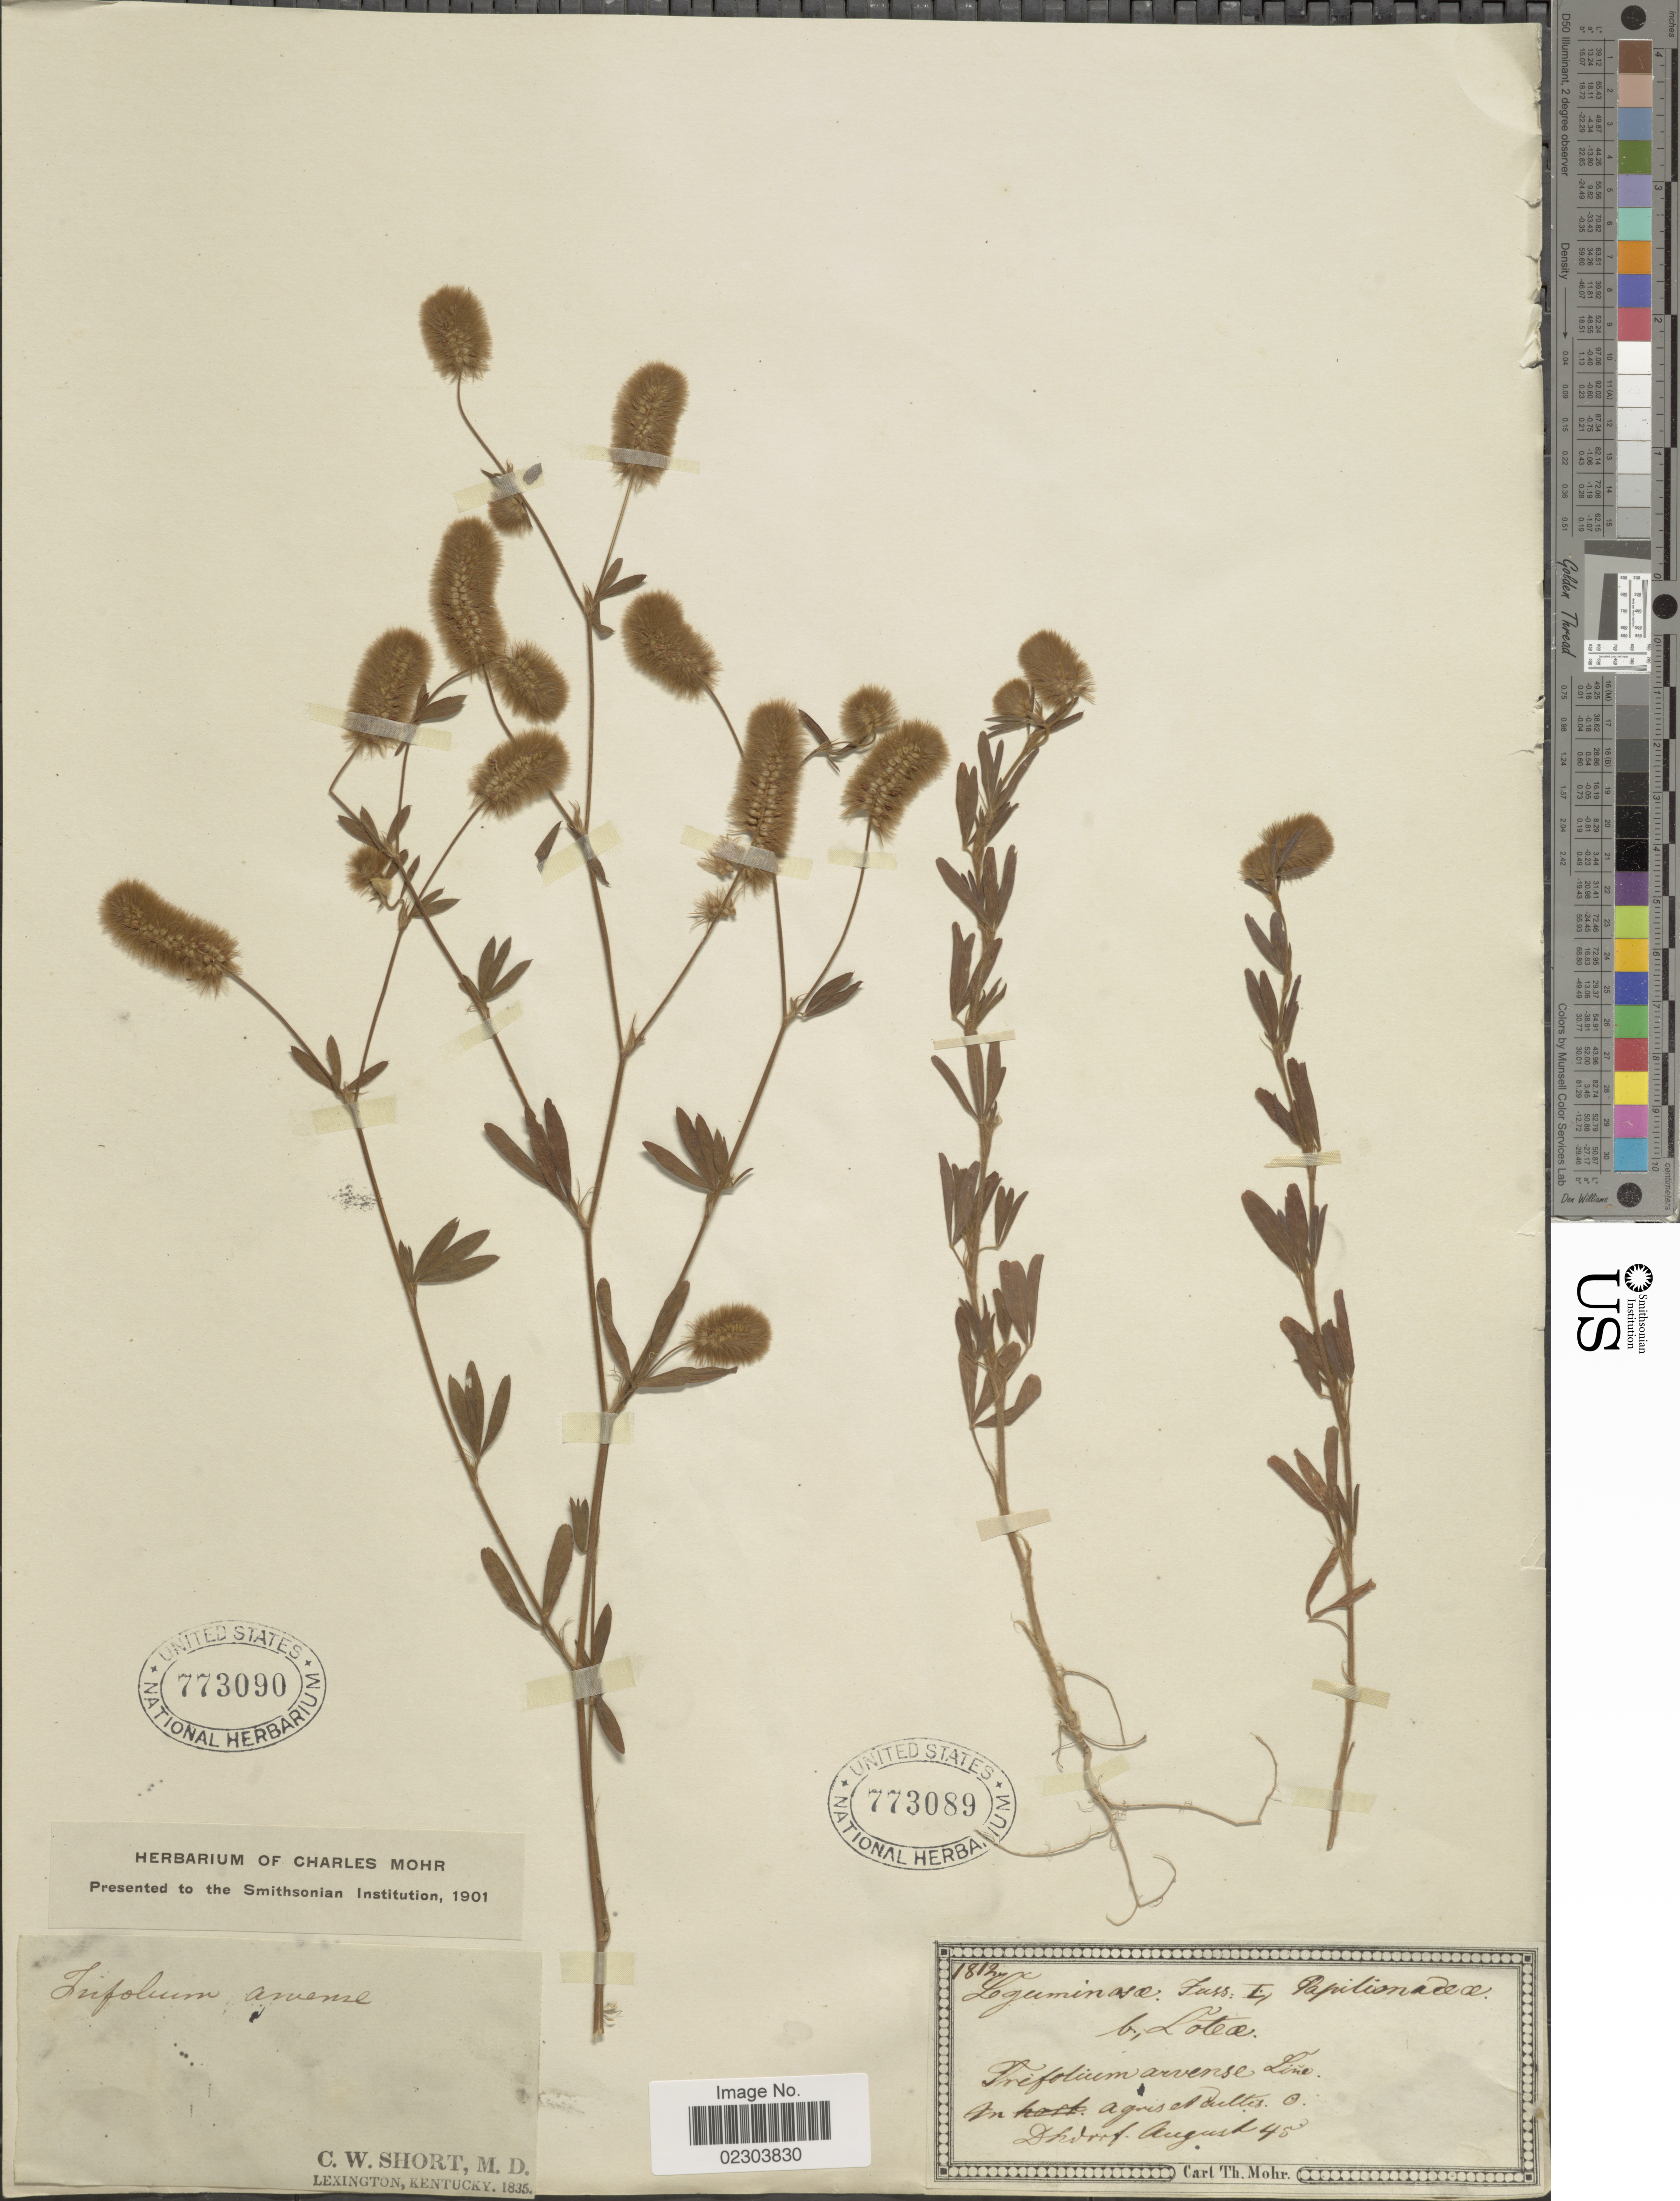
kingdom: Plantae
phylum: Tracheophyta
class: Magnoliopsida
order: Fabales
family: Fabaceae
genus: Trifolium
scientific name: Trifolium arvense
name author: L.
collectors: D. Worf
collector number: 1812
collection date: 1845-08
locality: In agris et cultis.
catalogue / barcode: US 773089